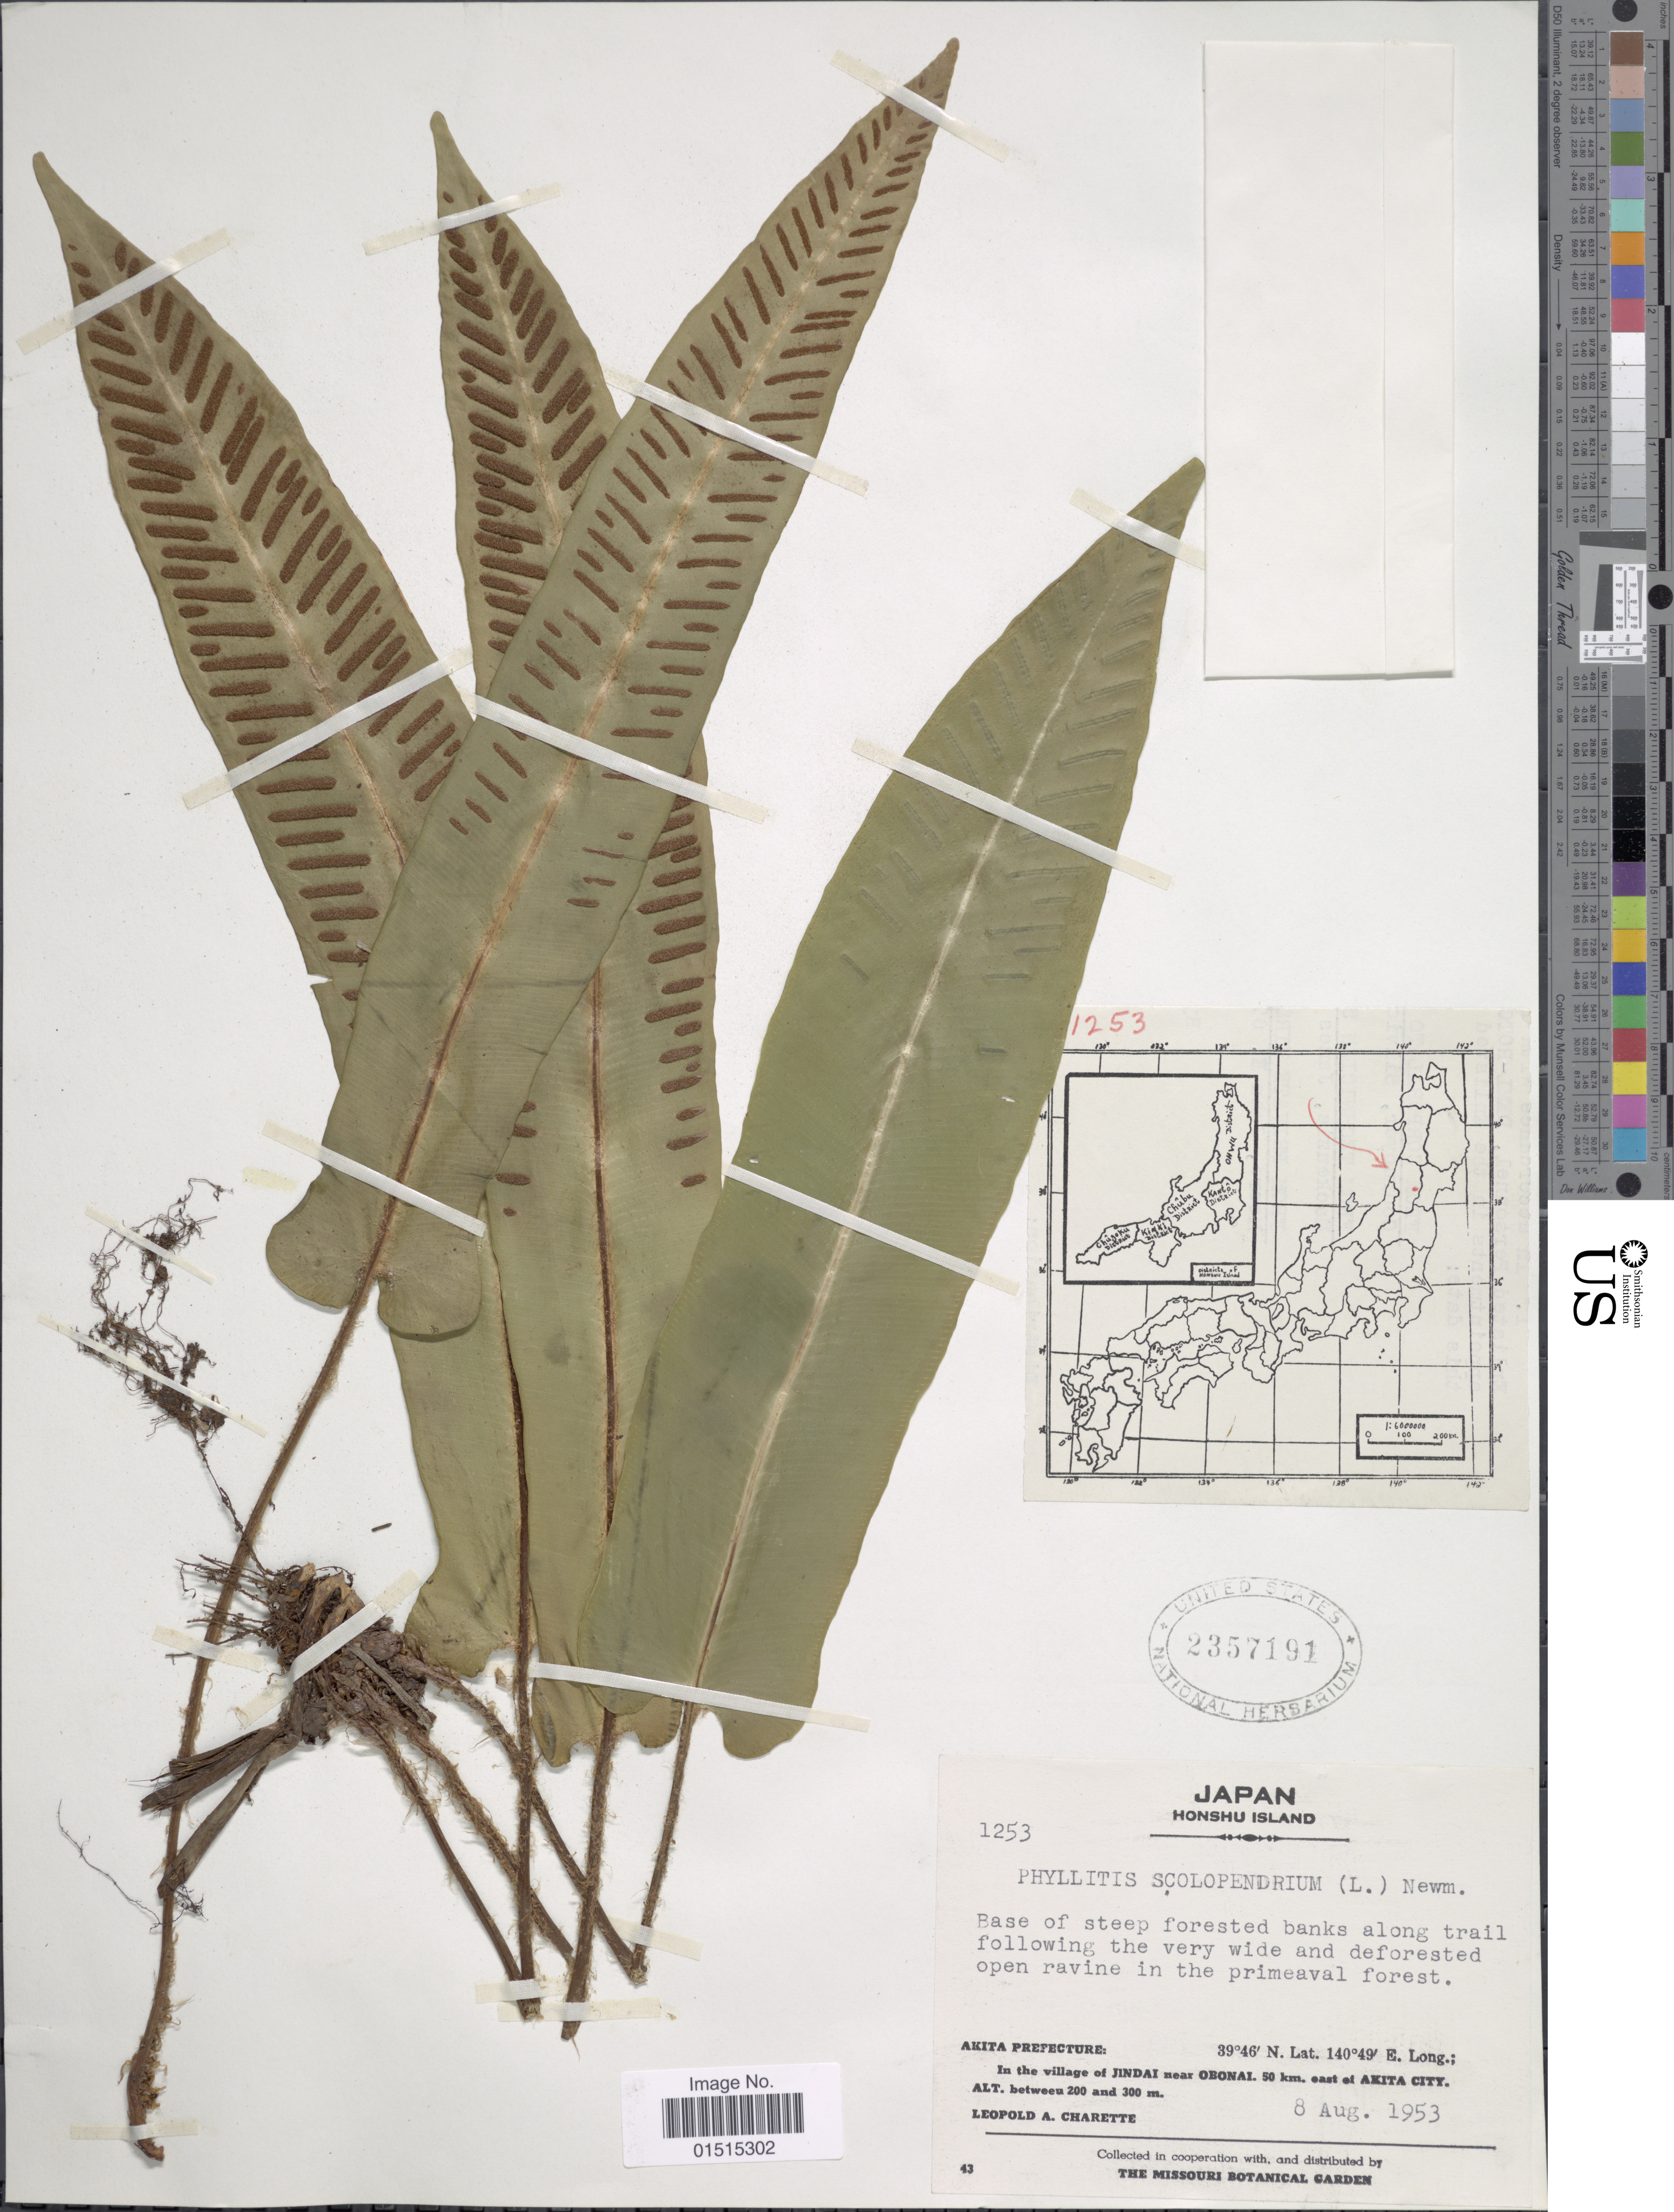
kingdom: Plantae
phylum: Tracheophyta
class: Polypodiopsida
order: Polypodiales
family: Aspleniaceae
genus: Asplenium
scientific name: Asplenium scolopendrium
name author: Sm.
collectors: L. A. Charette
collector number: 1253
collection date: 1953-08-08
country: Japan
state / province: Akita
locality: Honshu Island, In the village of Jindai near Obonai. 50 km. east of Akita City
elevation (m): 200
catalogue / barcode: US 2357191